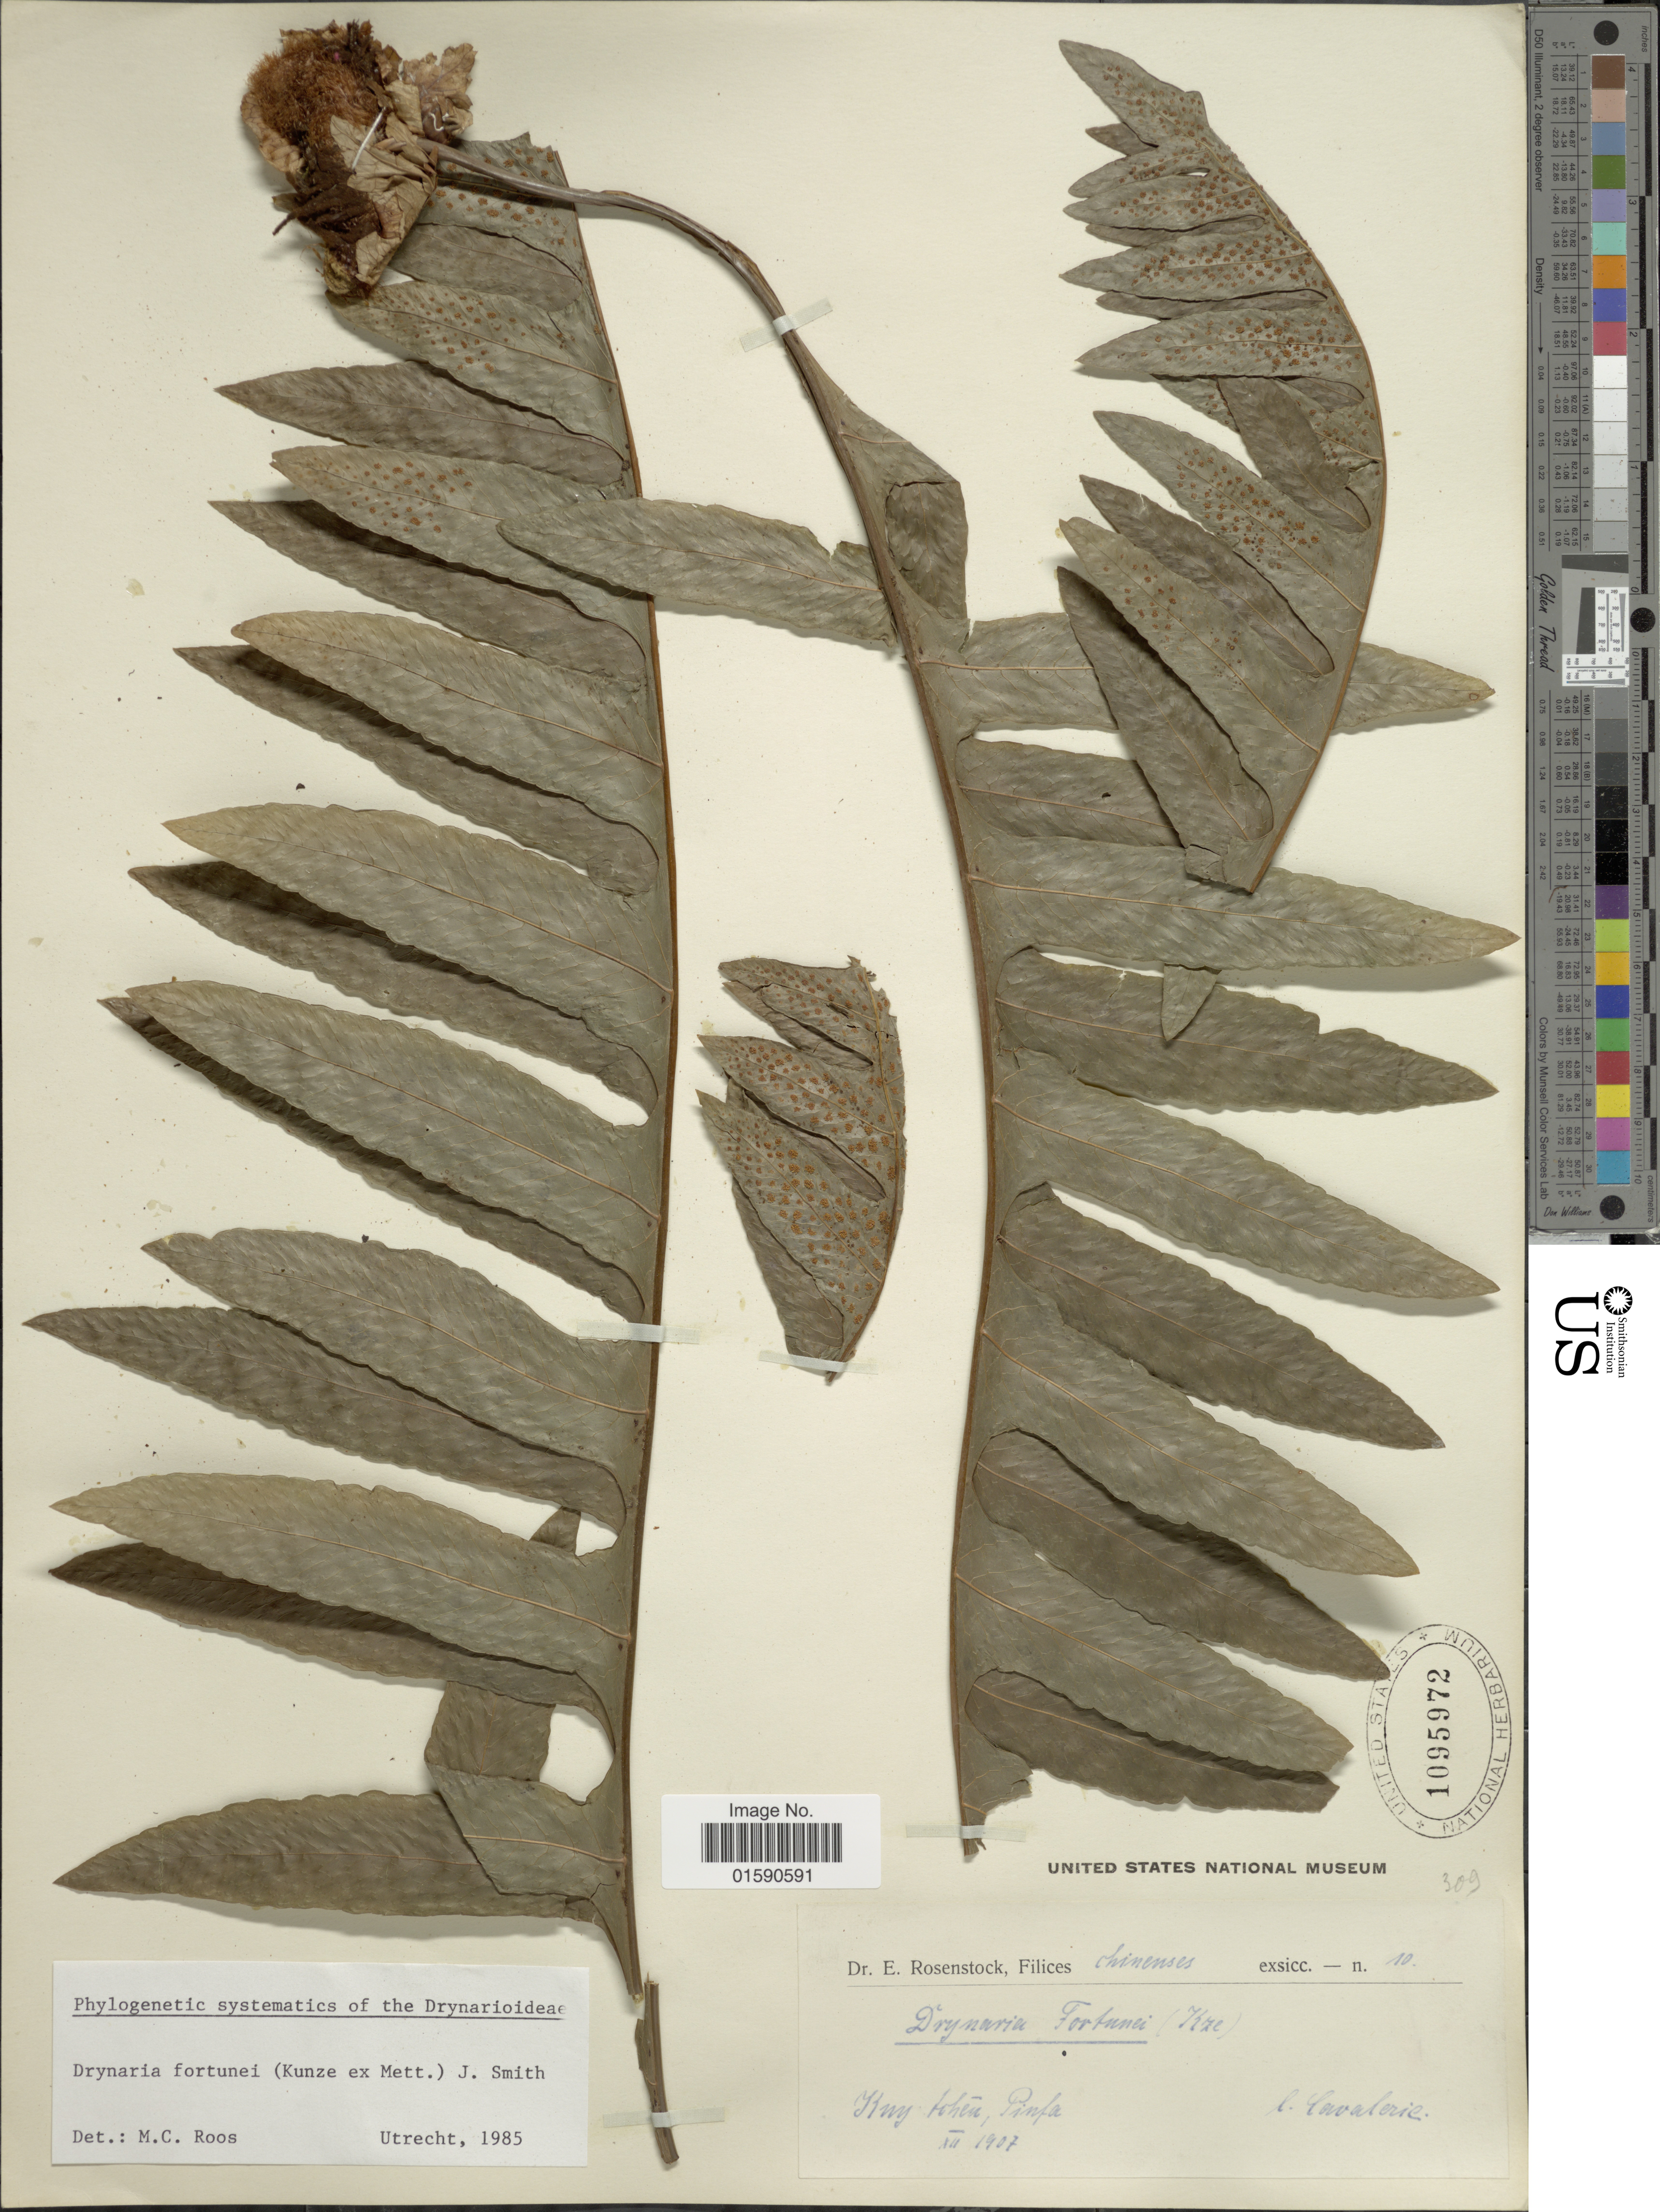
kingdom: Plantae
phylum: Tracheophyta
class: Polypodiopsida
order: Polypodiales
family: Polypodiaceae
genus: Drynaria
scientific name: Drynaria fortunei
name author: (Kunze ex Mett.) J. Sm.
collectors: -. Cavalerie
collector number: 10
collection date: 1907-12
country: China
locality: Kny Tohen Pinfa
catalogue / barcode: US 1095972